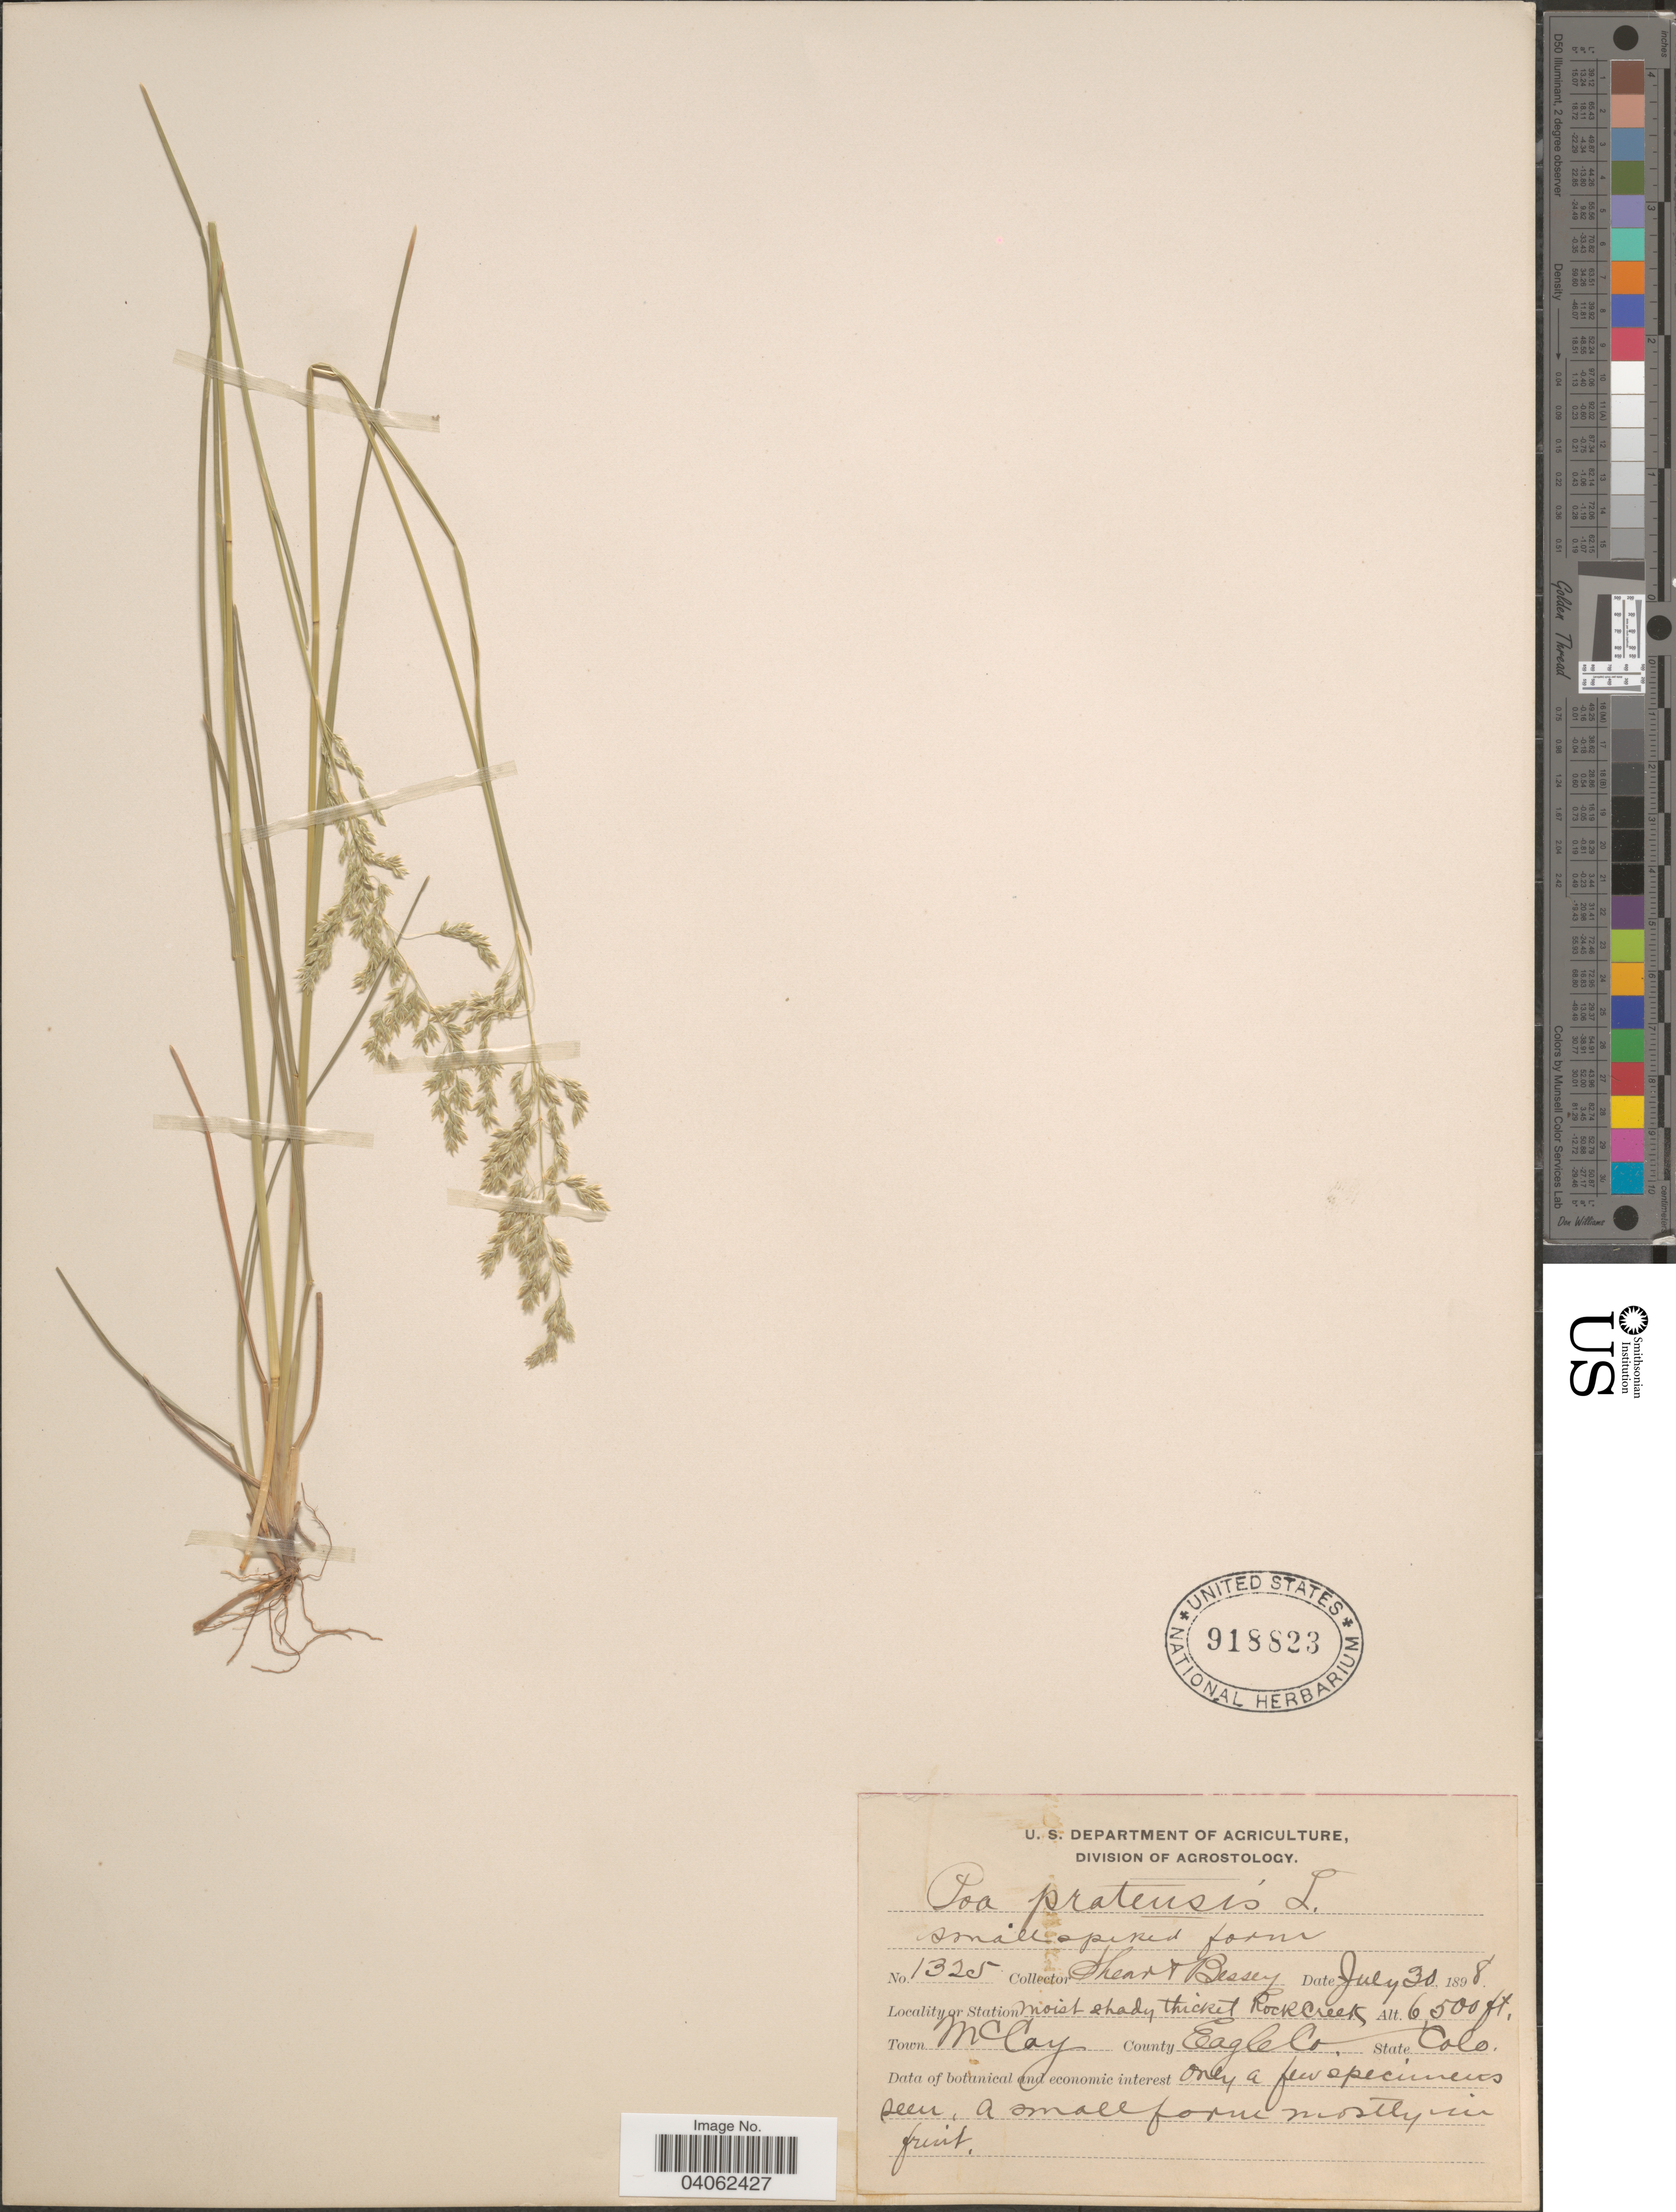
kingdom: Plantae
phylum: Tracheophyta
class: Liliopsida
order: Poales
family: Poaceae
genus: Poa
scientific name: Poa pratensis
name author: L.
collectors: -- Shear & -. Bessey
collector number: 1325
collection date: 1898-07-30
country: United States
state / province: Colorado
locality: Rock Creek. Town McCay. County Eagle Co.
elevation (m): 1981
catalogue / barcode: US 918823